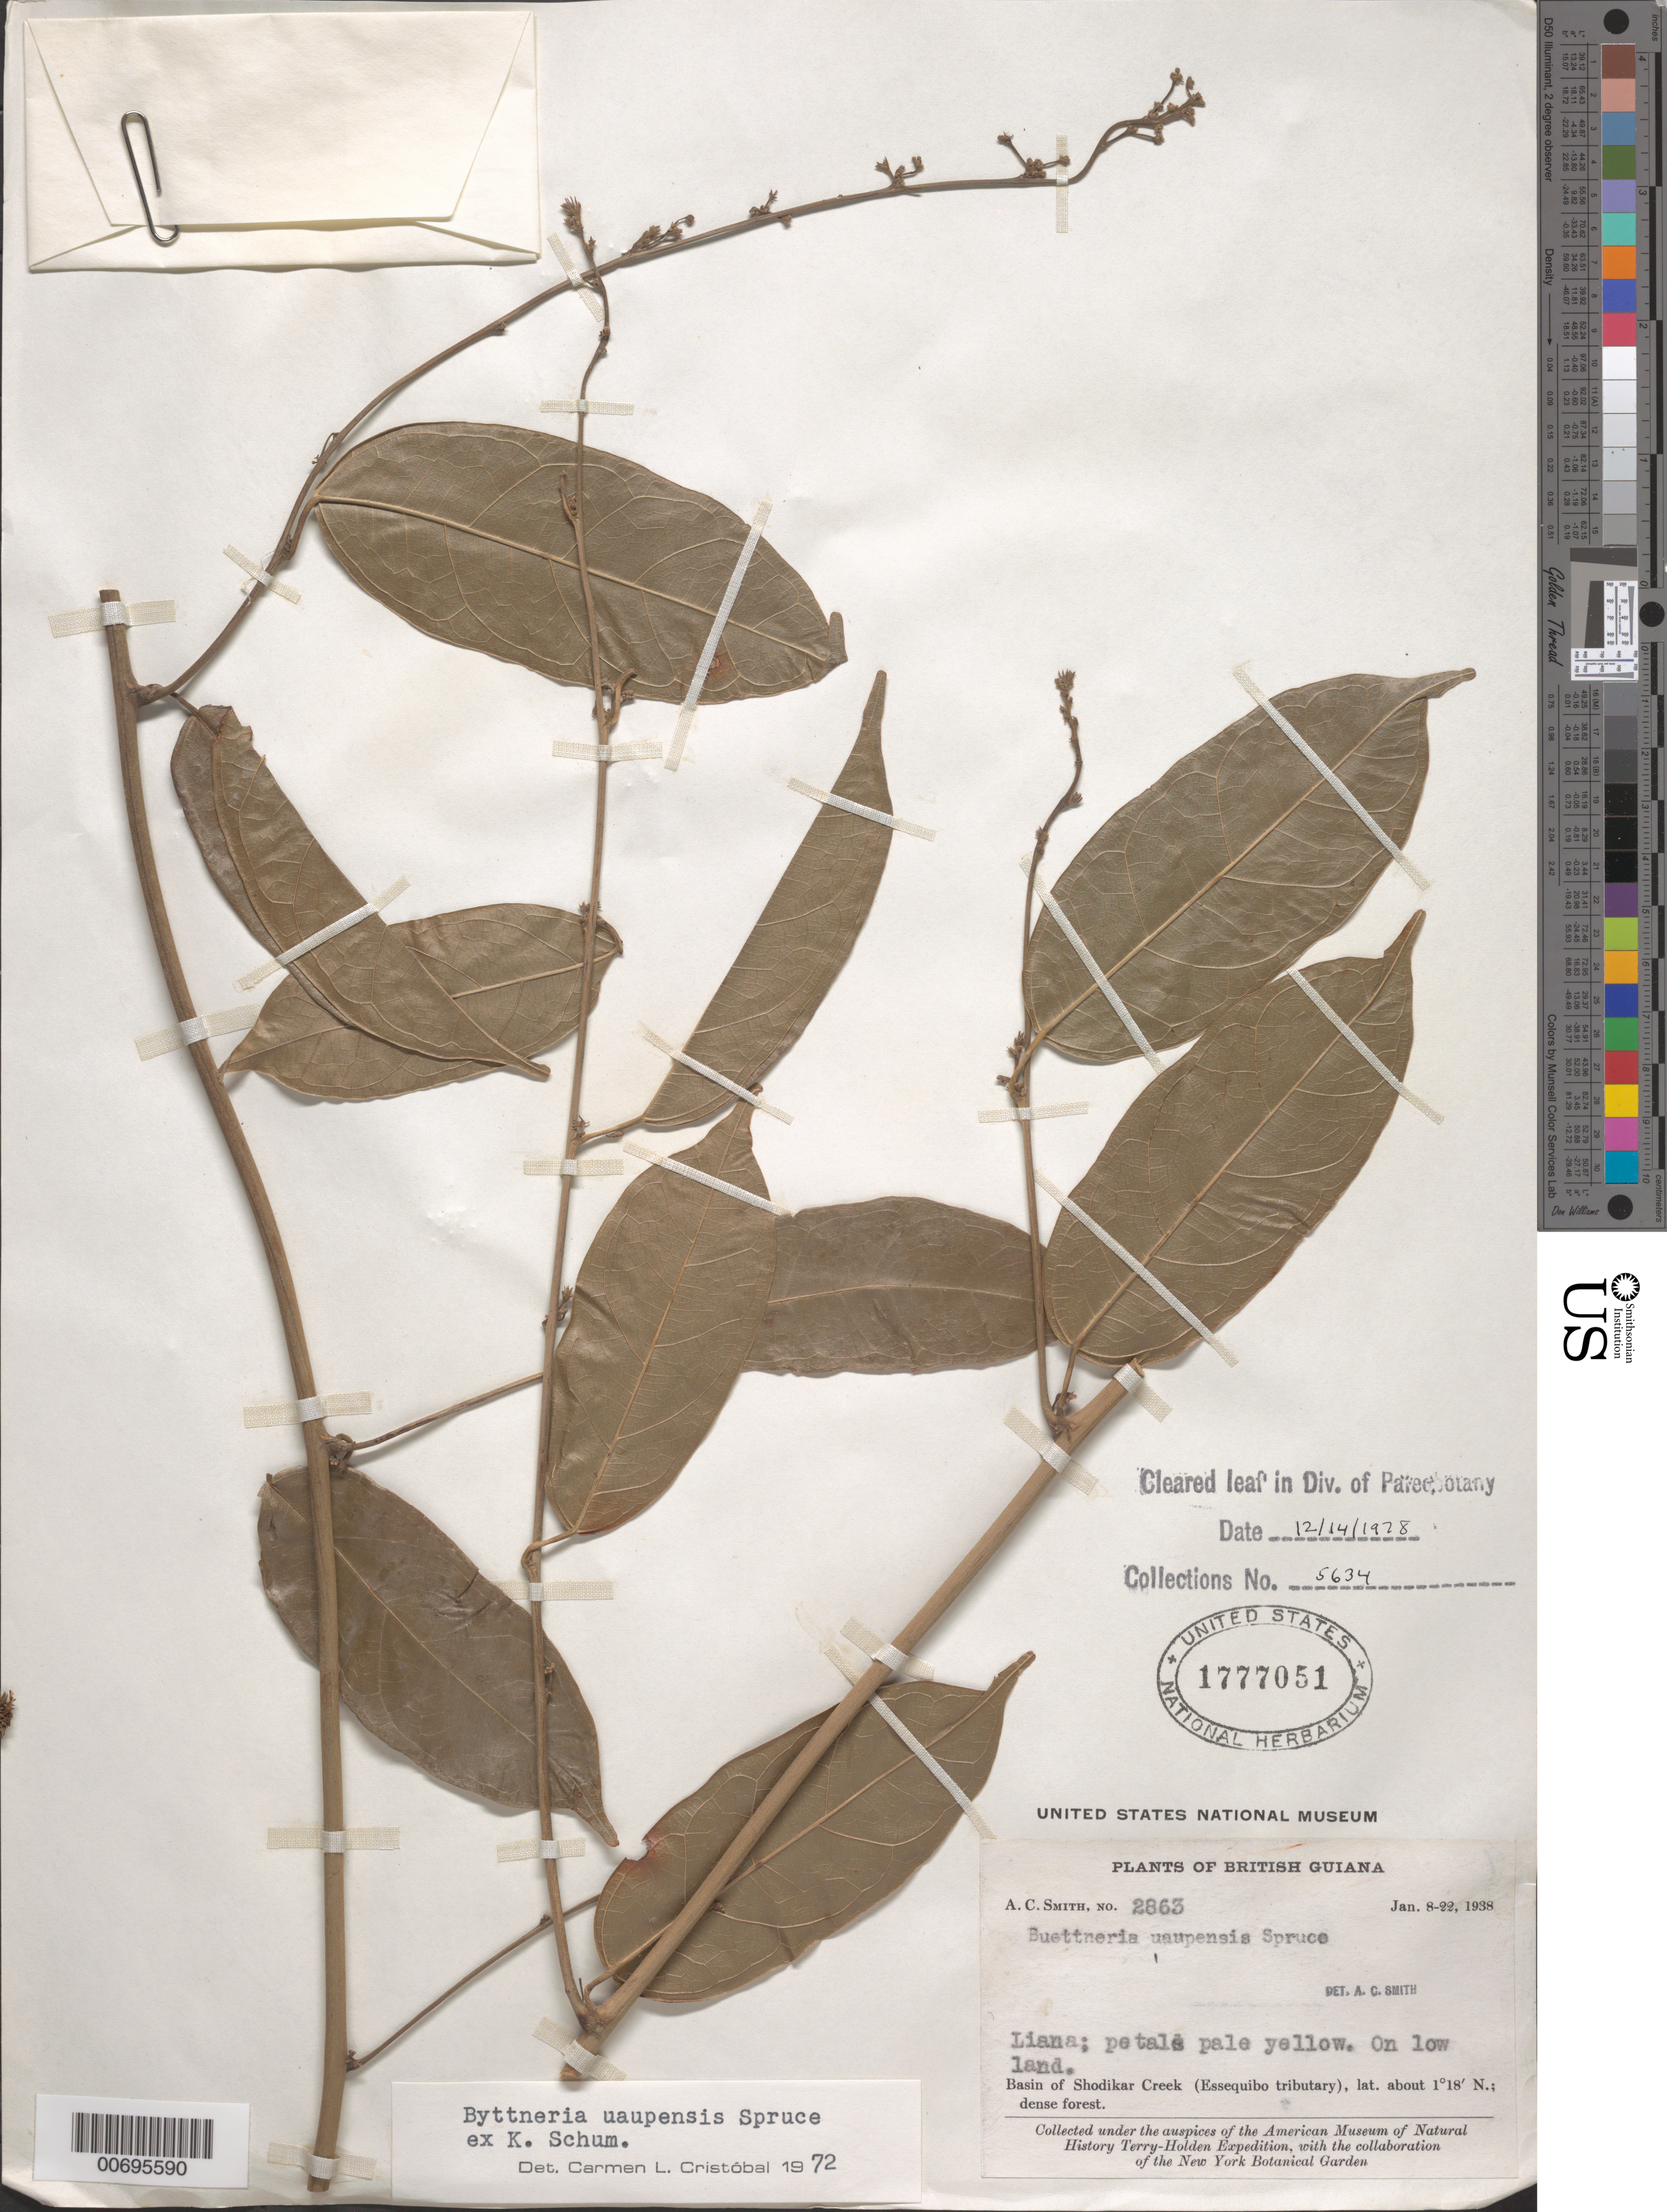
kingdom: Plantae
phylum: Tracheophyta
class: Magnoliopsida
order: Malvales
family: Malvaceae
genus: Byttneria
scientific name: Byttneria uaupensis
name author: Spruce ex K. Schum.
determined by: Cristóbal, C.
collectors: A. C. Smith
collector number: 2863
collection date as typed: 8-Jan-38 to 22-Jan-38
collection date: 1938-01-08/1938-01-22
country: Guyana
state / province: U. Takutu-U. Essequibo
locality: Shodikar Creek, basin of (Essequibo tributary), Akarai Mts.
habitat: Low land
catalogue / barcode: US 1777051